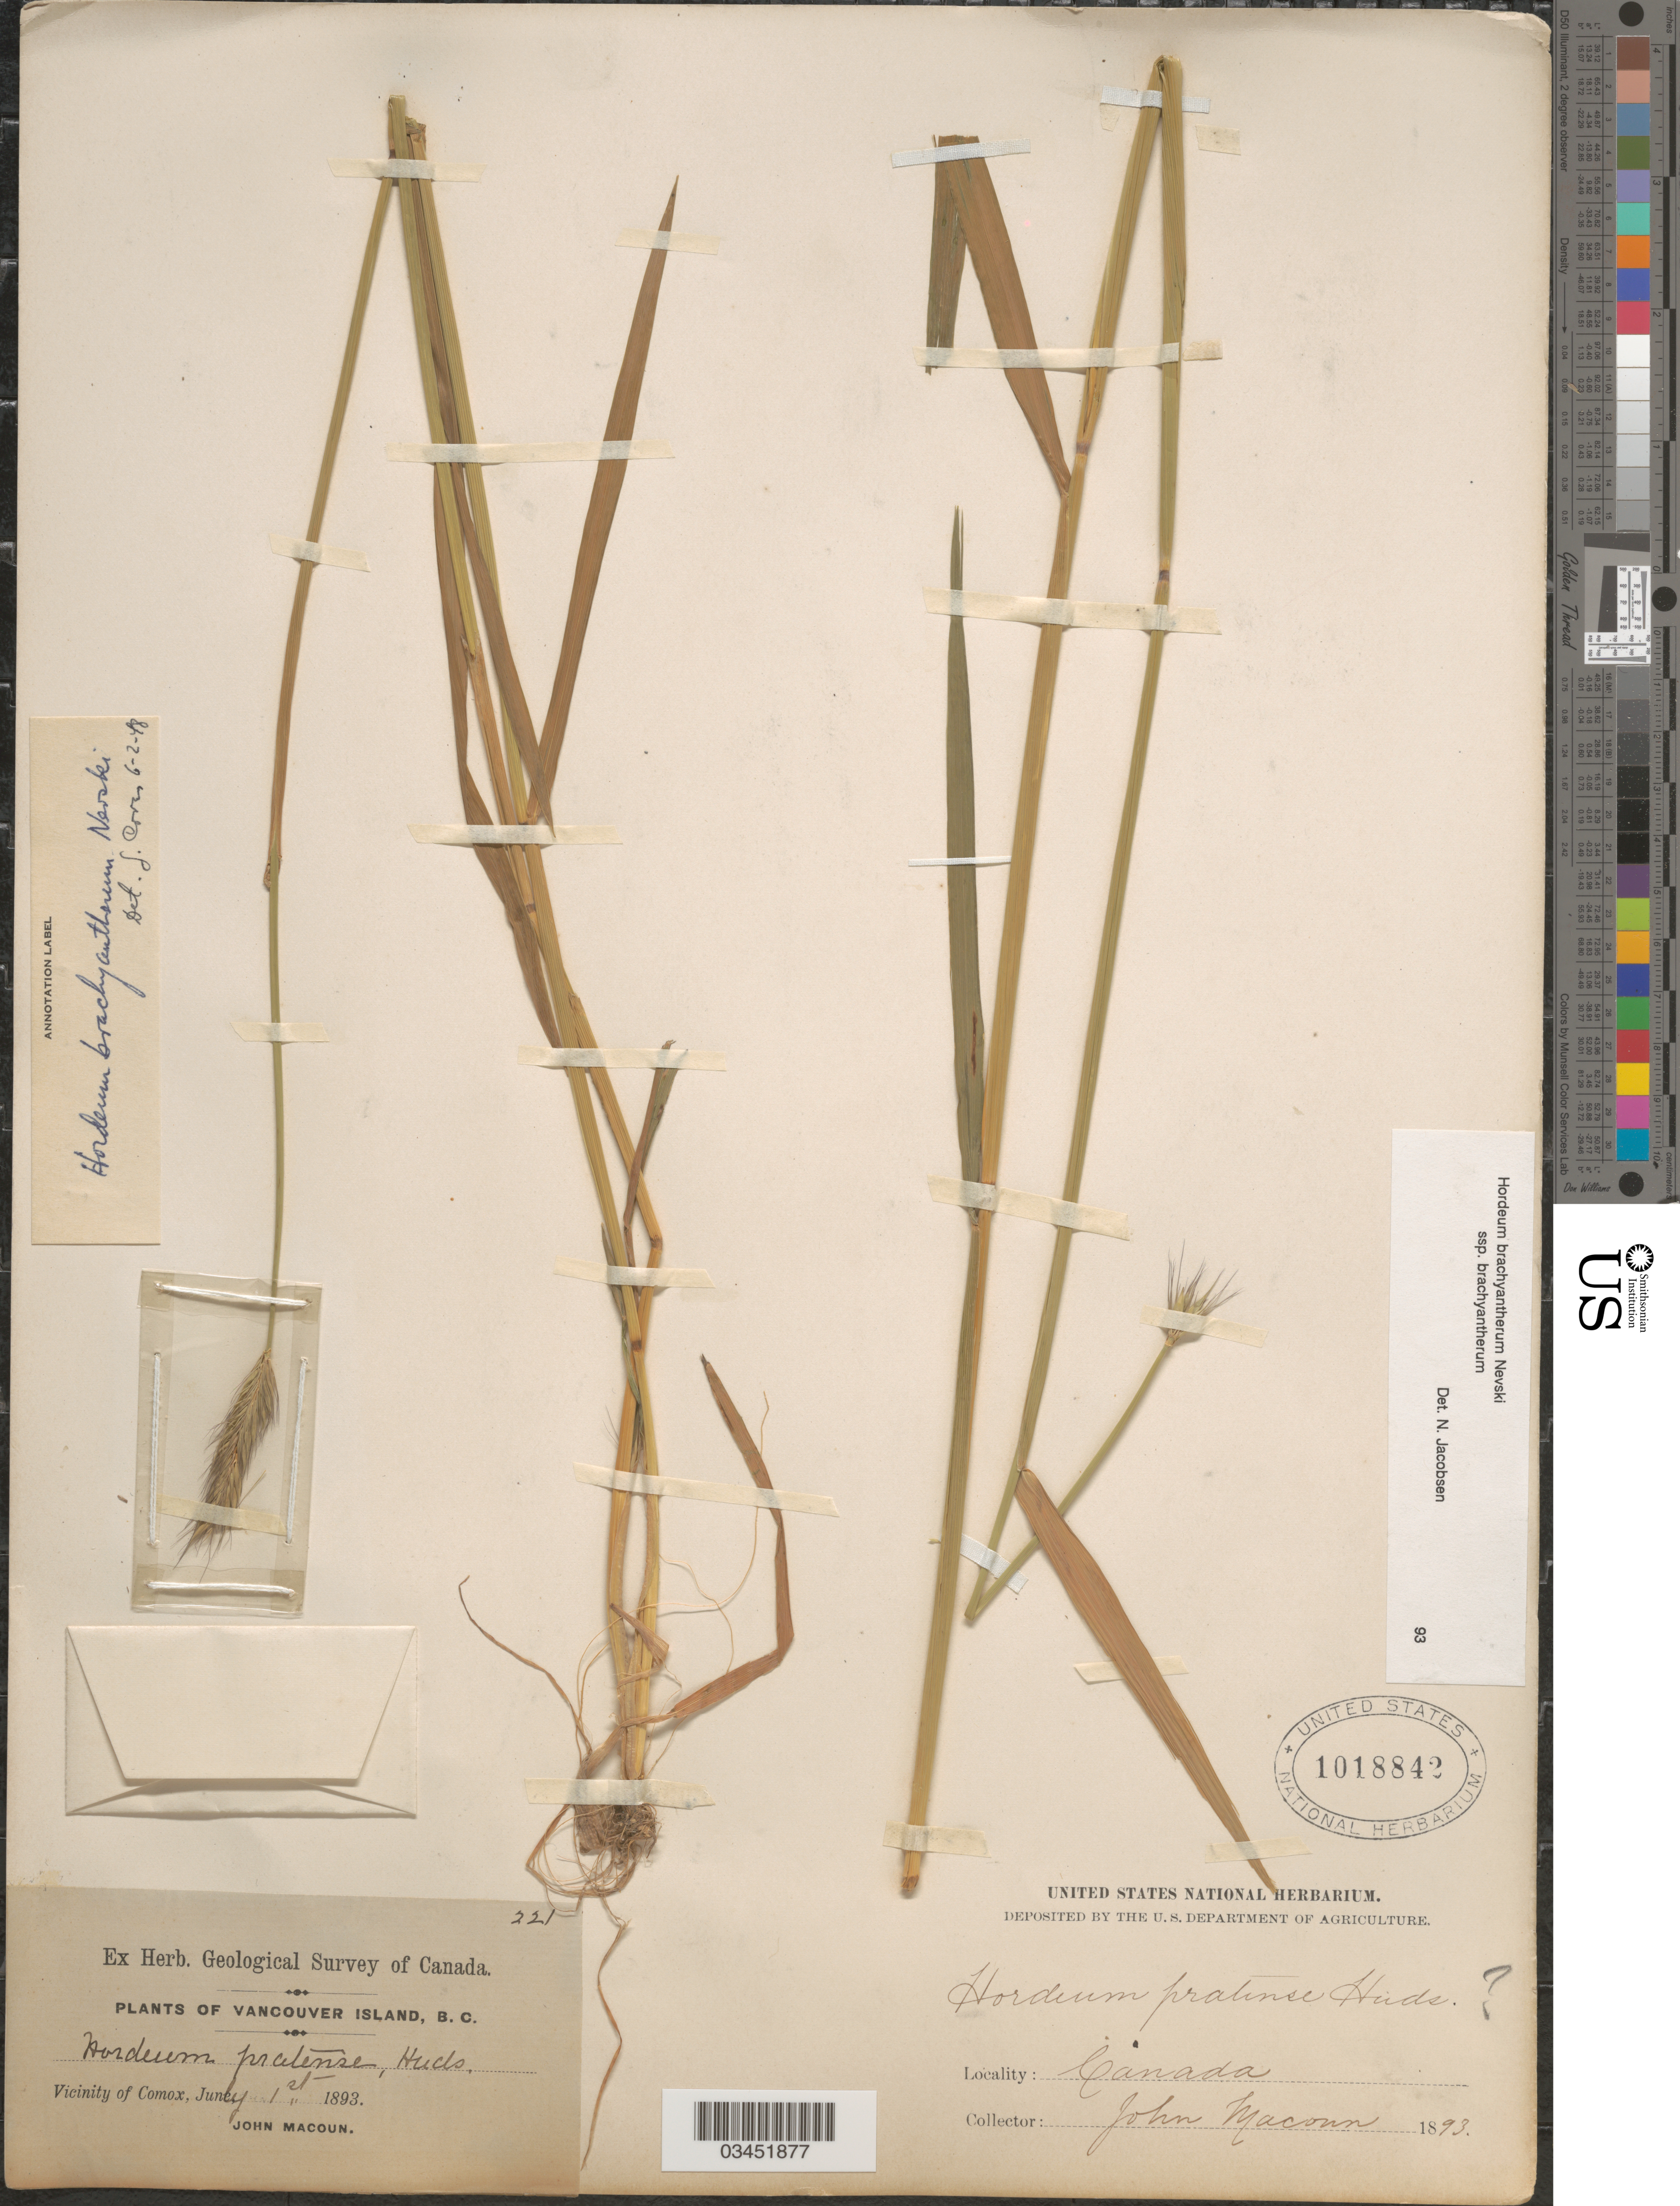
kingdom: Plantae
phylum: Tracheophyta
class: Liliopsida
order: Poales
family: Poaceae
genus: Hordeum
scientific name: Hordeum brachyantherum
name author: Nevski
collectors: J. Macoun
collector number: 221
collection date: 1893-07-01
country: Canada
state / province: British Columbia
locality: Geological Survey of Canada. Vancouver Island. Vicinity of Comox.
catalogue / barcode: US 1018842